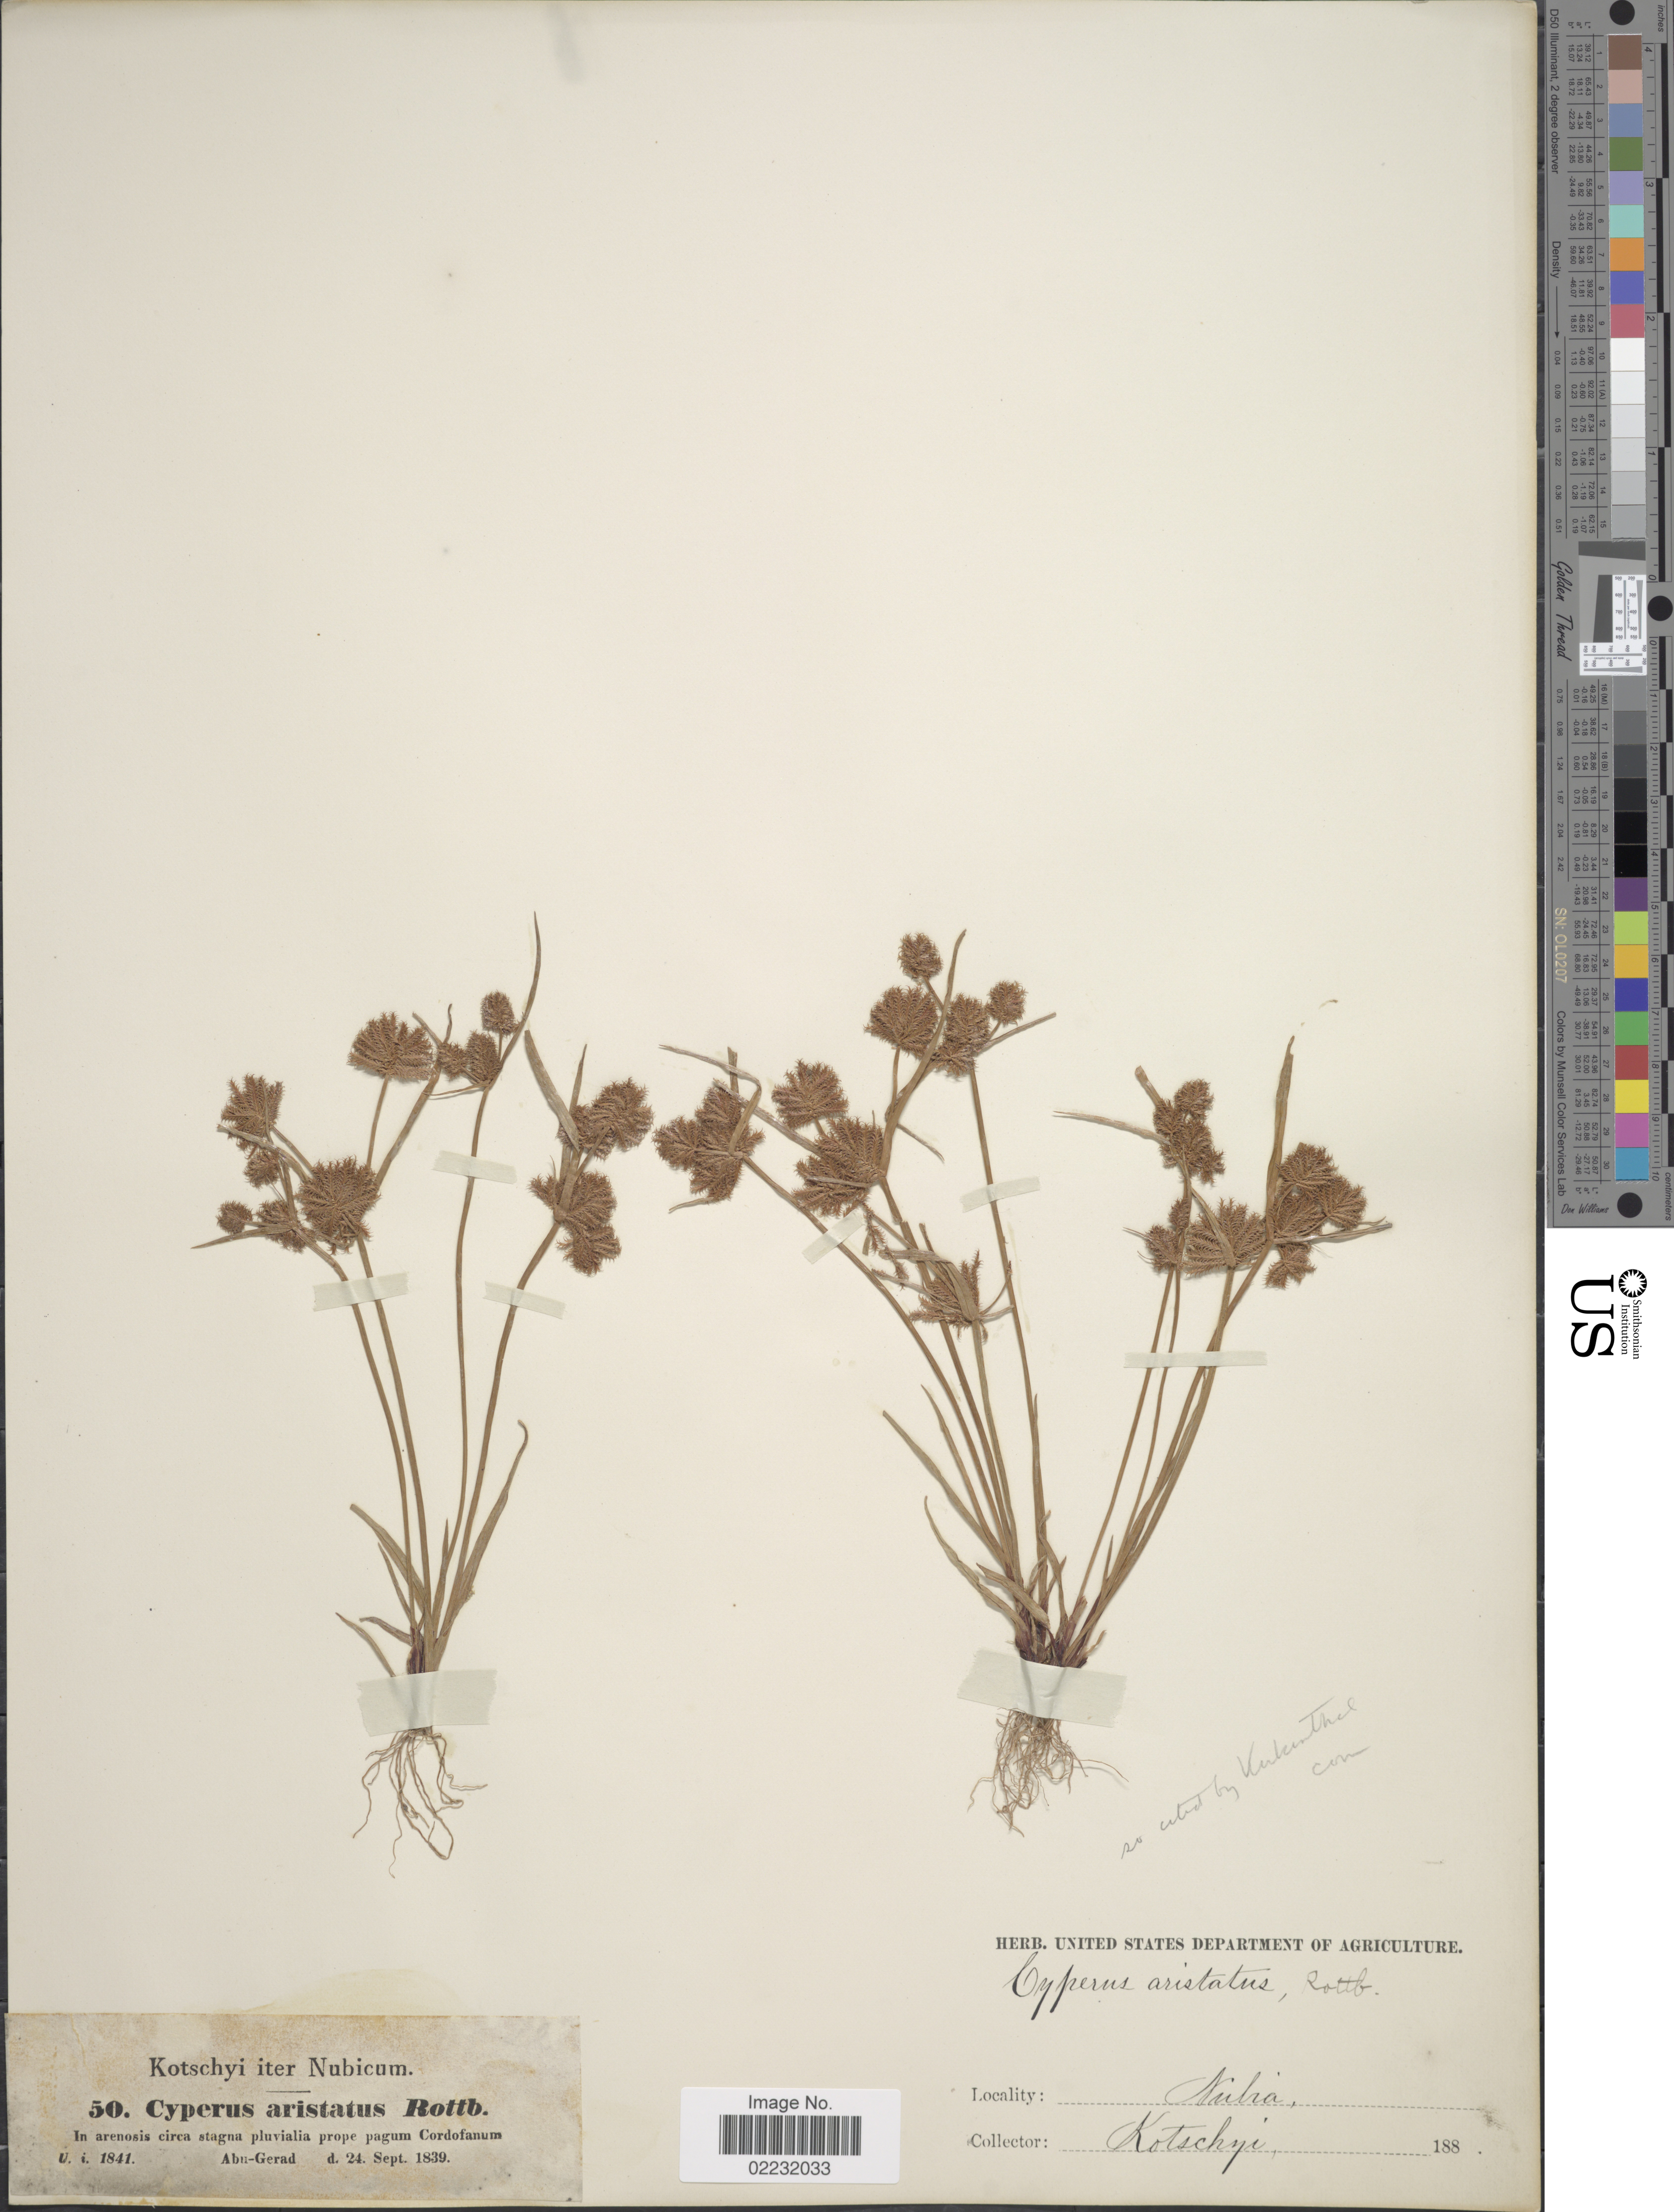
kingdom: Plantae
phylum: Tracheophyta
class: Liliopsida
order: Poales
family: Cyperaceae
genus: Cyperus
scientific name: Cyperus squarrosus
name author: L.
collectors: K. G. Kotschy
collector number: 50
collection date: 1839-09-24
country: Sudan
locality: Nubicum, in arenosis circa stagna plucialia prope pagum Cordofanum